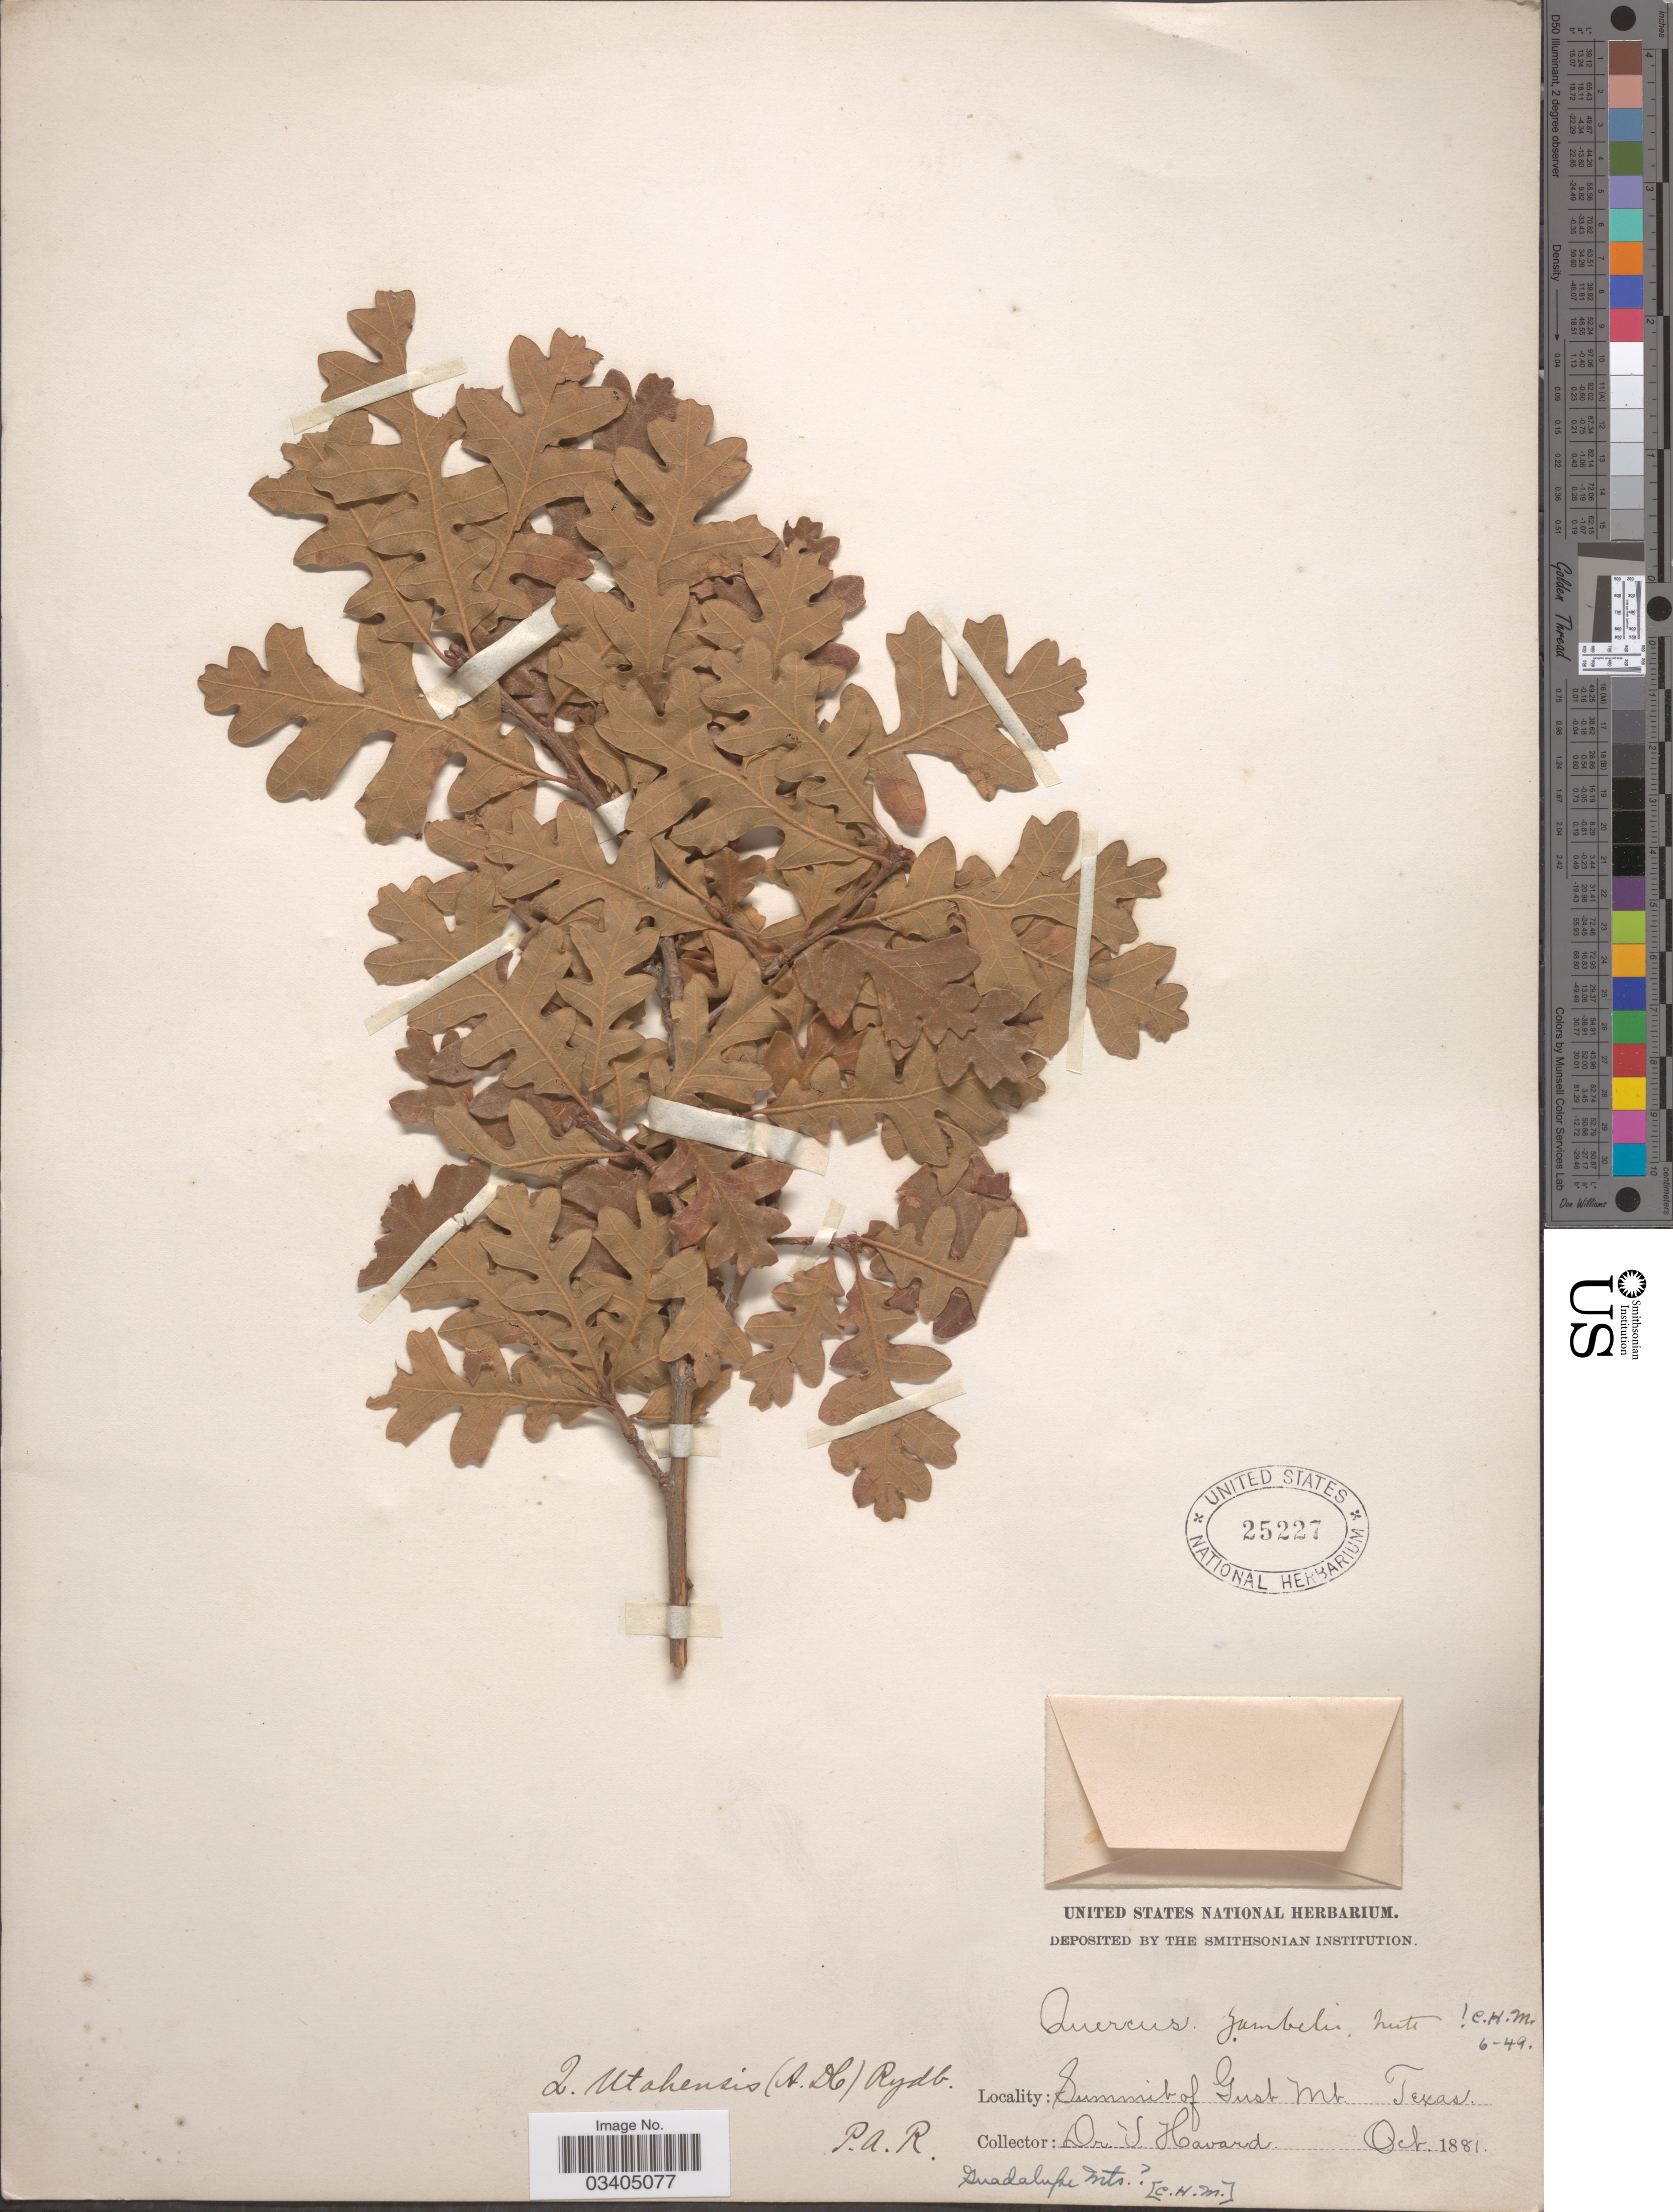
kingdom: Plantae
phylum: Tracheophyta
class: Magnoliopsida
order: Fagales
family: Fagaceae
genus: Quercus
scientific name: Quercus gambelii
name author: Nutt.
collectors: V. Havard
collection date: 1881-10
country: United States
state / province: Texas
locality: Summit of Gust Mt.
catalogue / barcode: US 25227